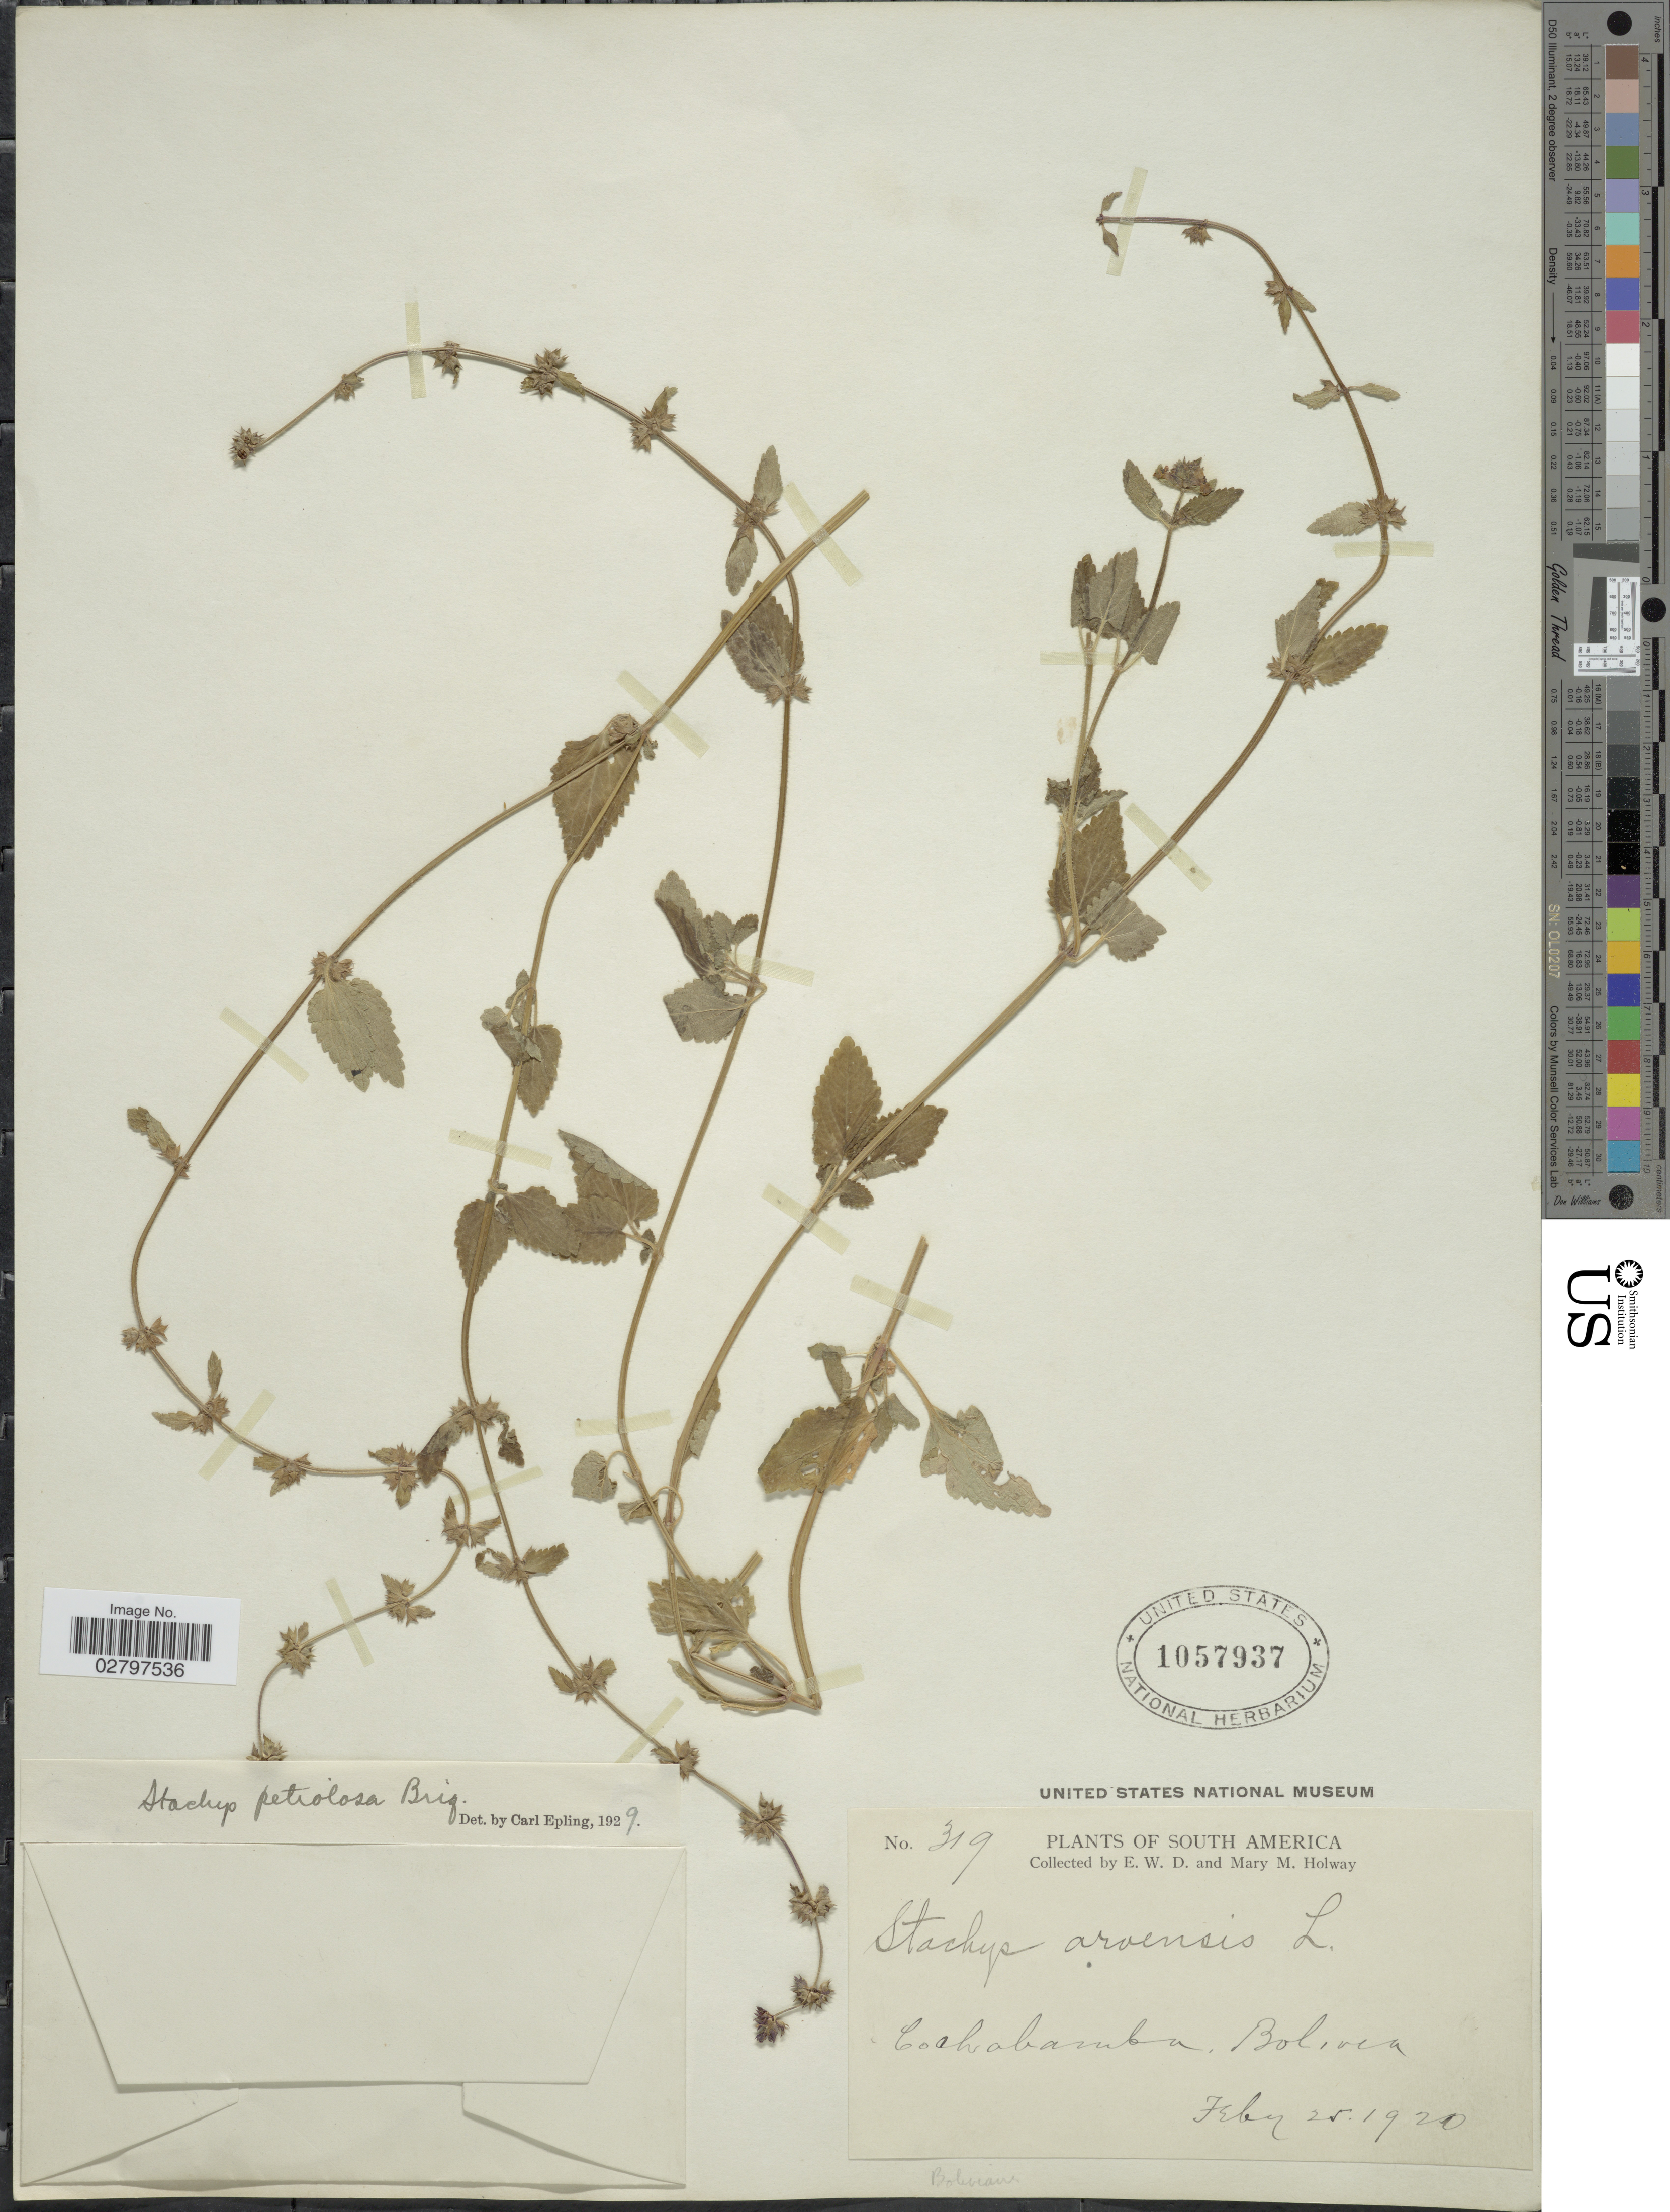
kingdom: Plantae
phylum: Tracheophyta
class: Magnoliopsida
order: Lamiales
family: Lamiaceae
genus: Stachys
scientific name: Stachys petiolosa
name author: Briq.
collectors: E. W. D. Holway & M. M. Holway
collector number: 319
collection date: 1920-02-25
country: Bolivia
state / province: Cochabamba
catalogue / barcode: US 1057937